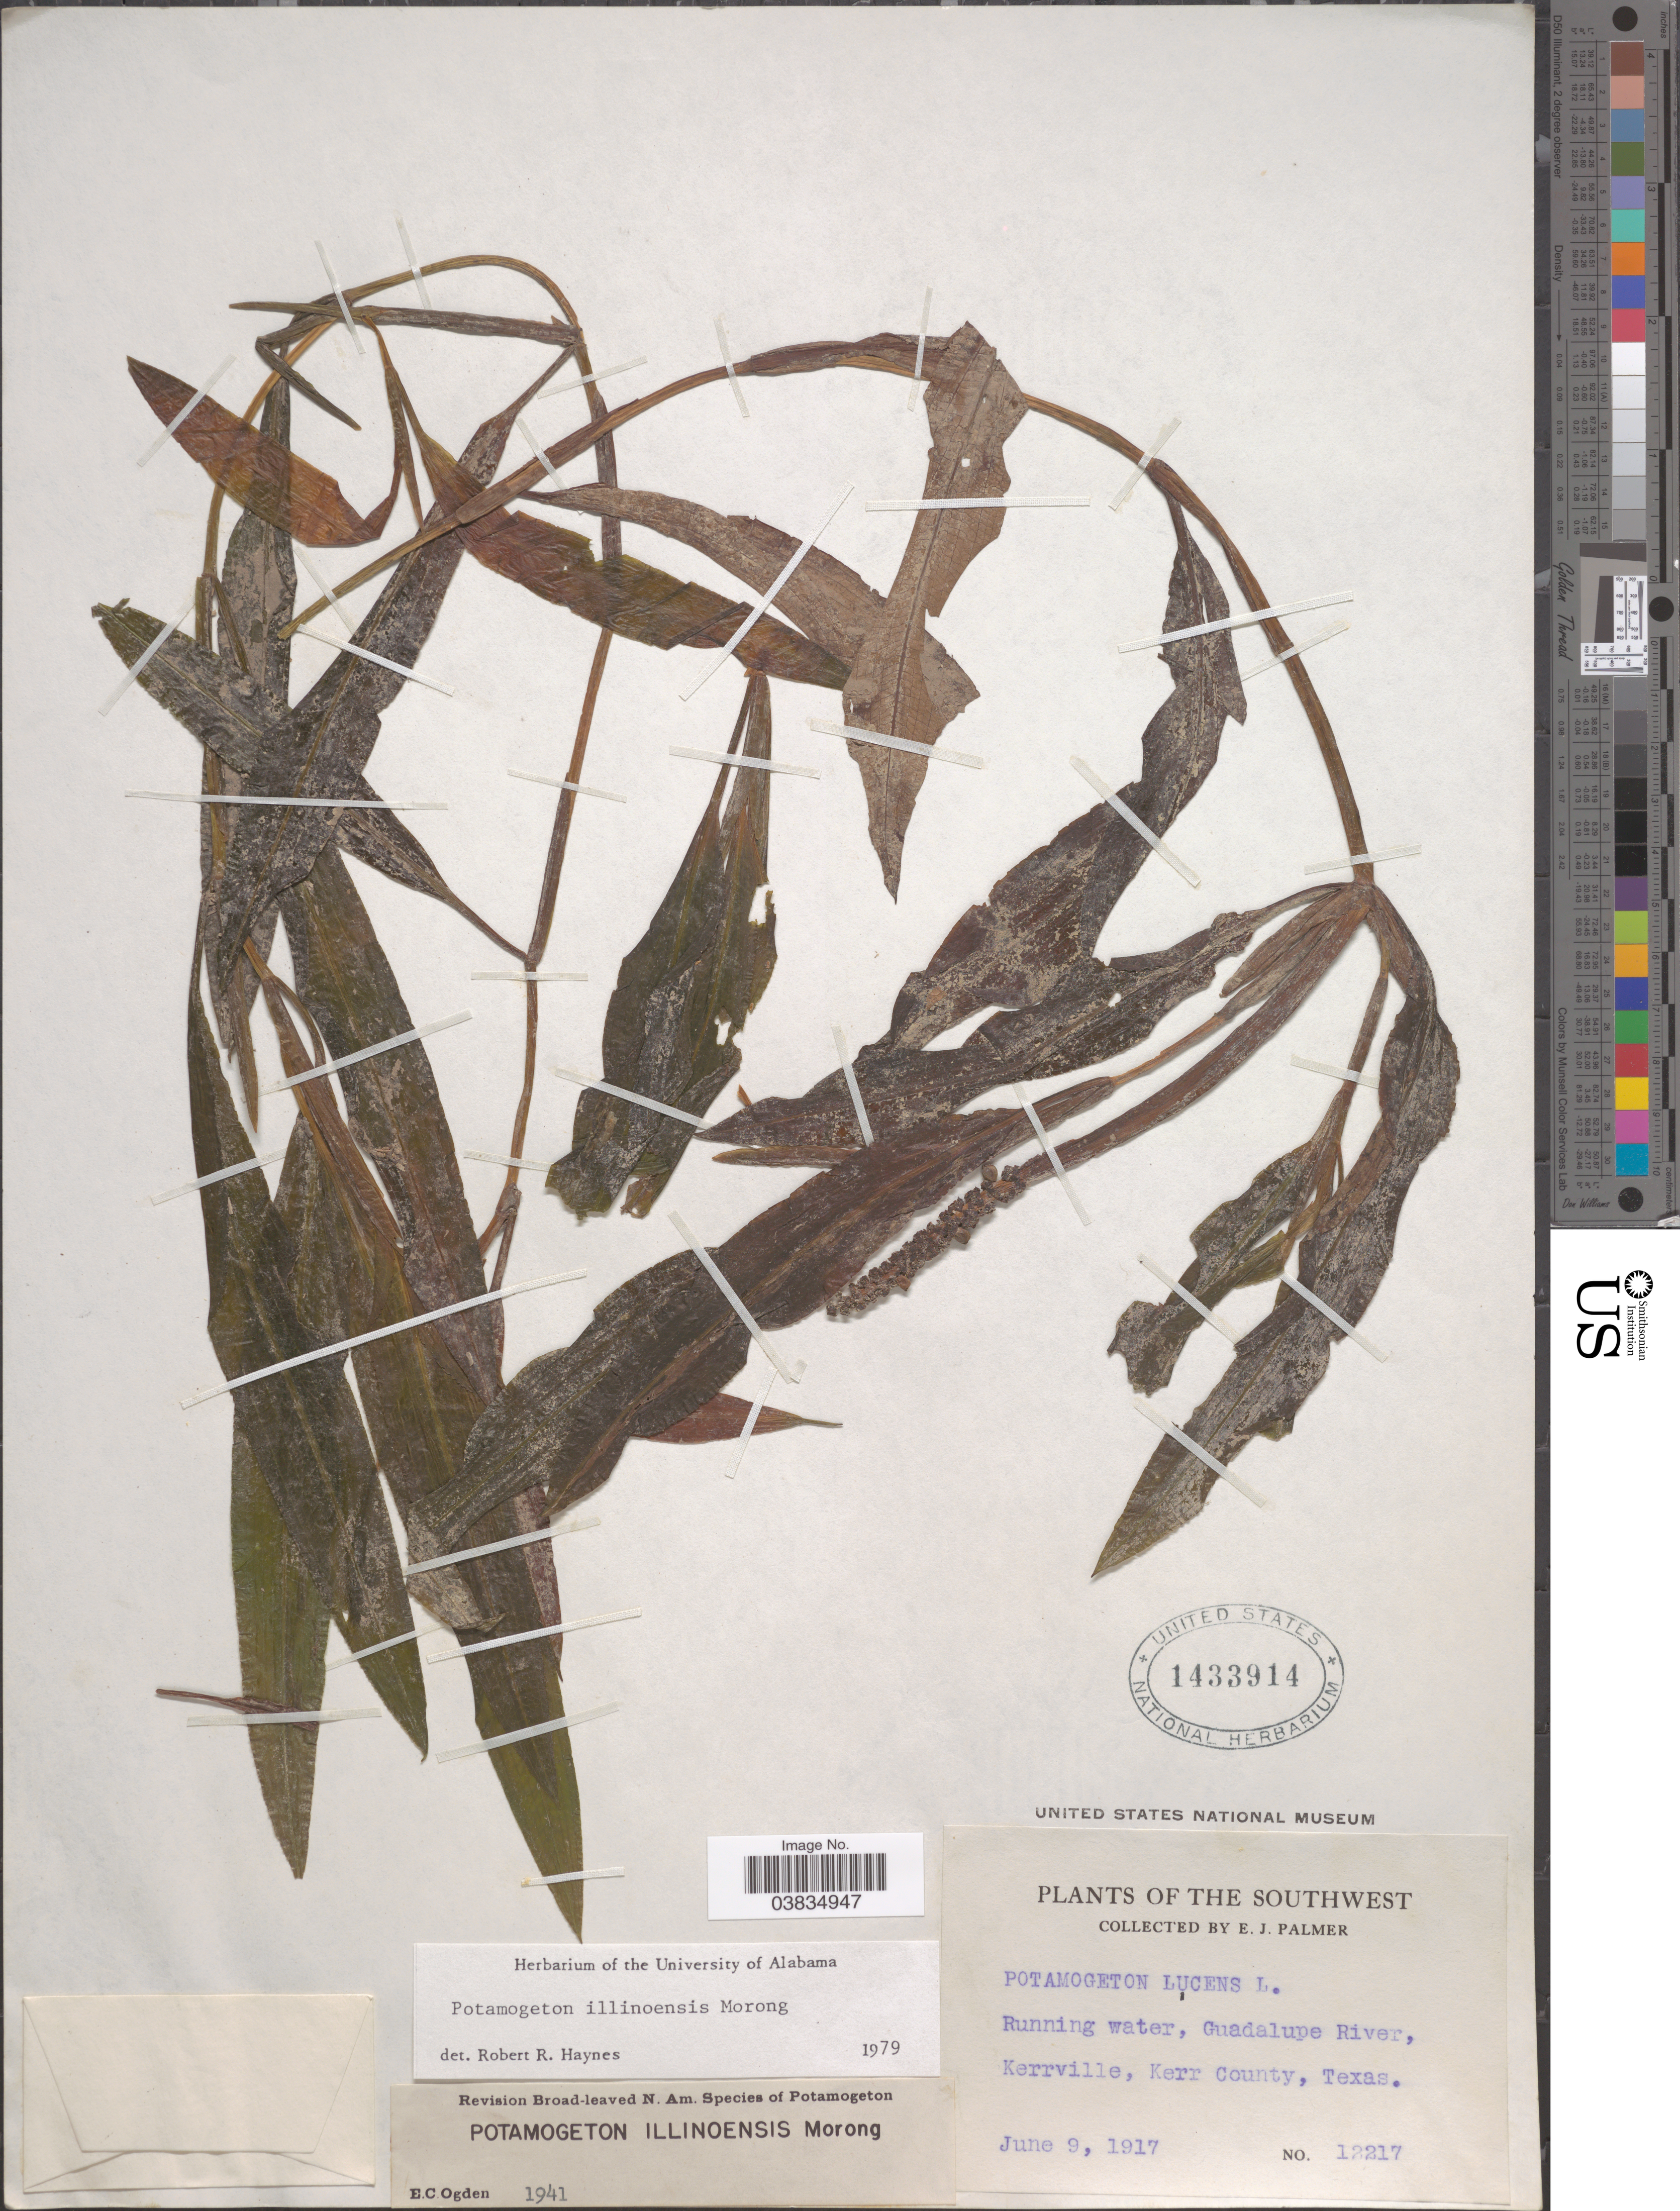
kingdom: Plantae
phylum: Tracheophyta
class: Liliopsida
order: Alismatales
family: Potamogetonaceae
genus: Potamogeton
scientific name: Potamogeton illinoensis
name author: Morong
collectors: E. J. Palmer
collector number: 12217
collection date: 1917-06-09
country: United States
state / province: Texas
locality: Southwest. Running water, Guadalupe River, Kerrville, Kerr County.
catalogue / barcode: US 1433914